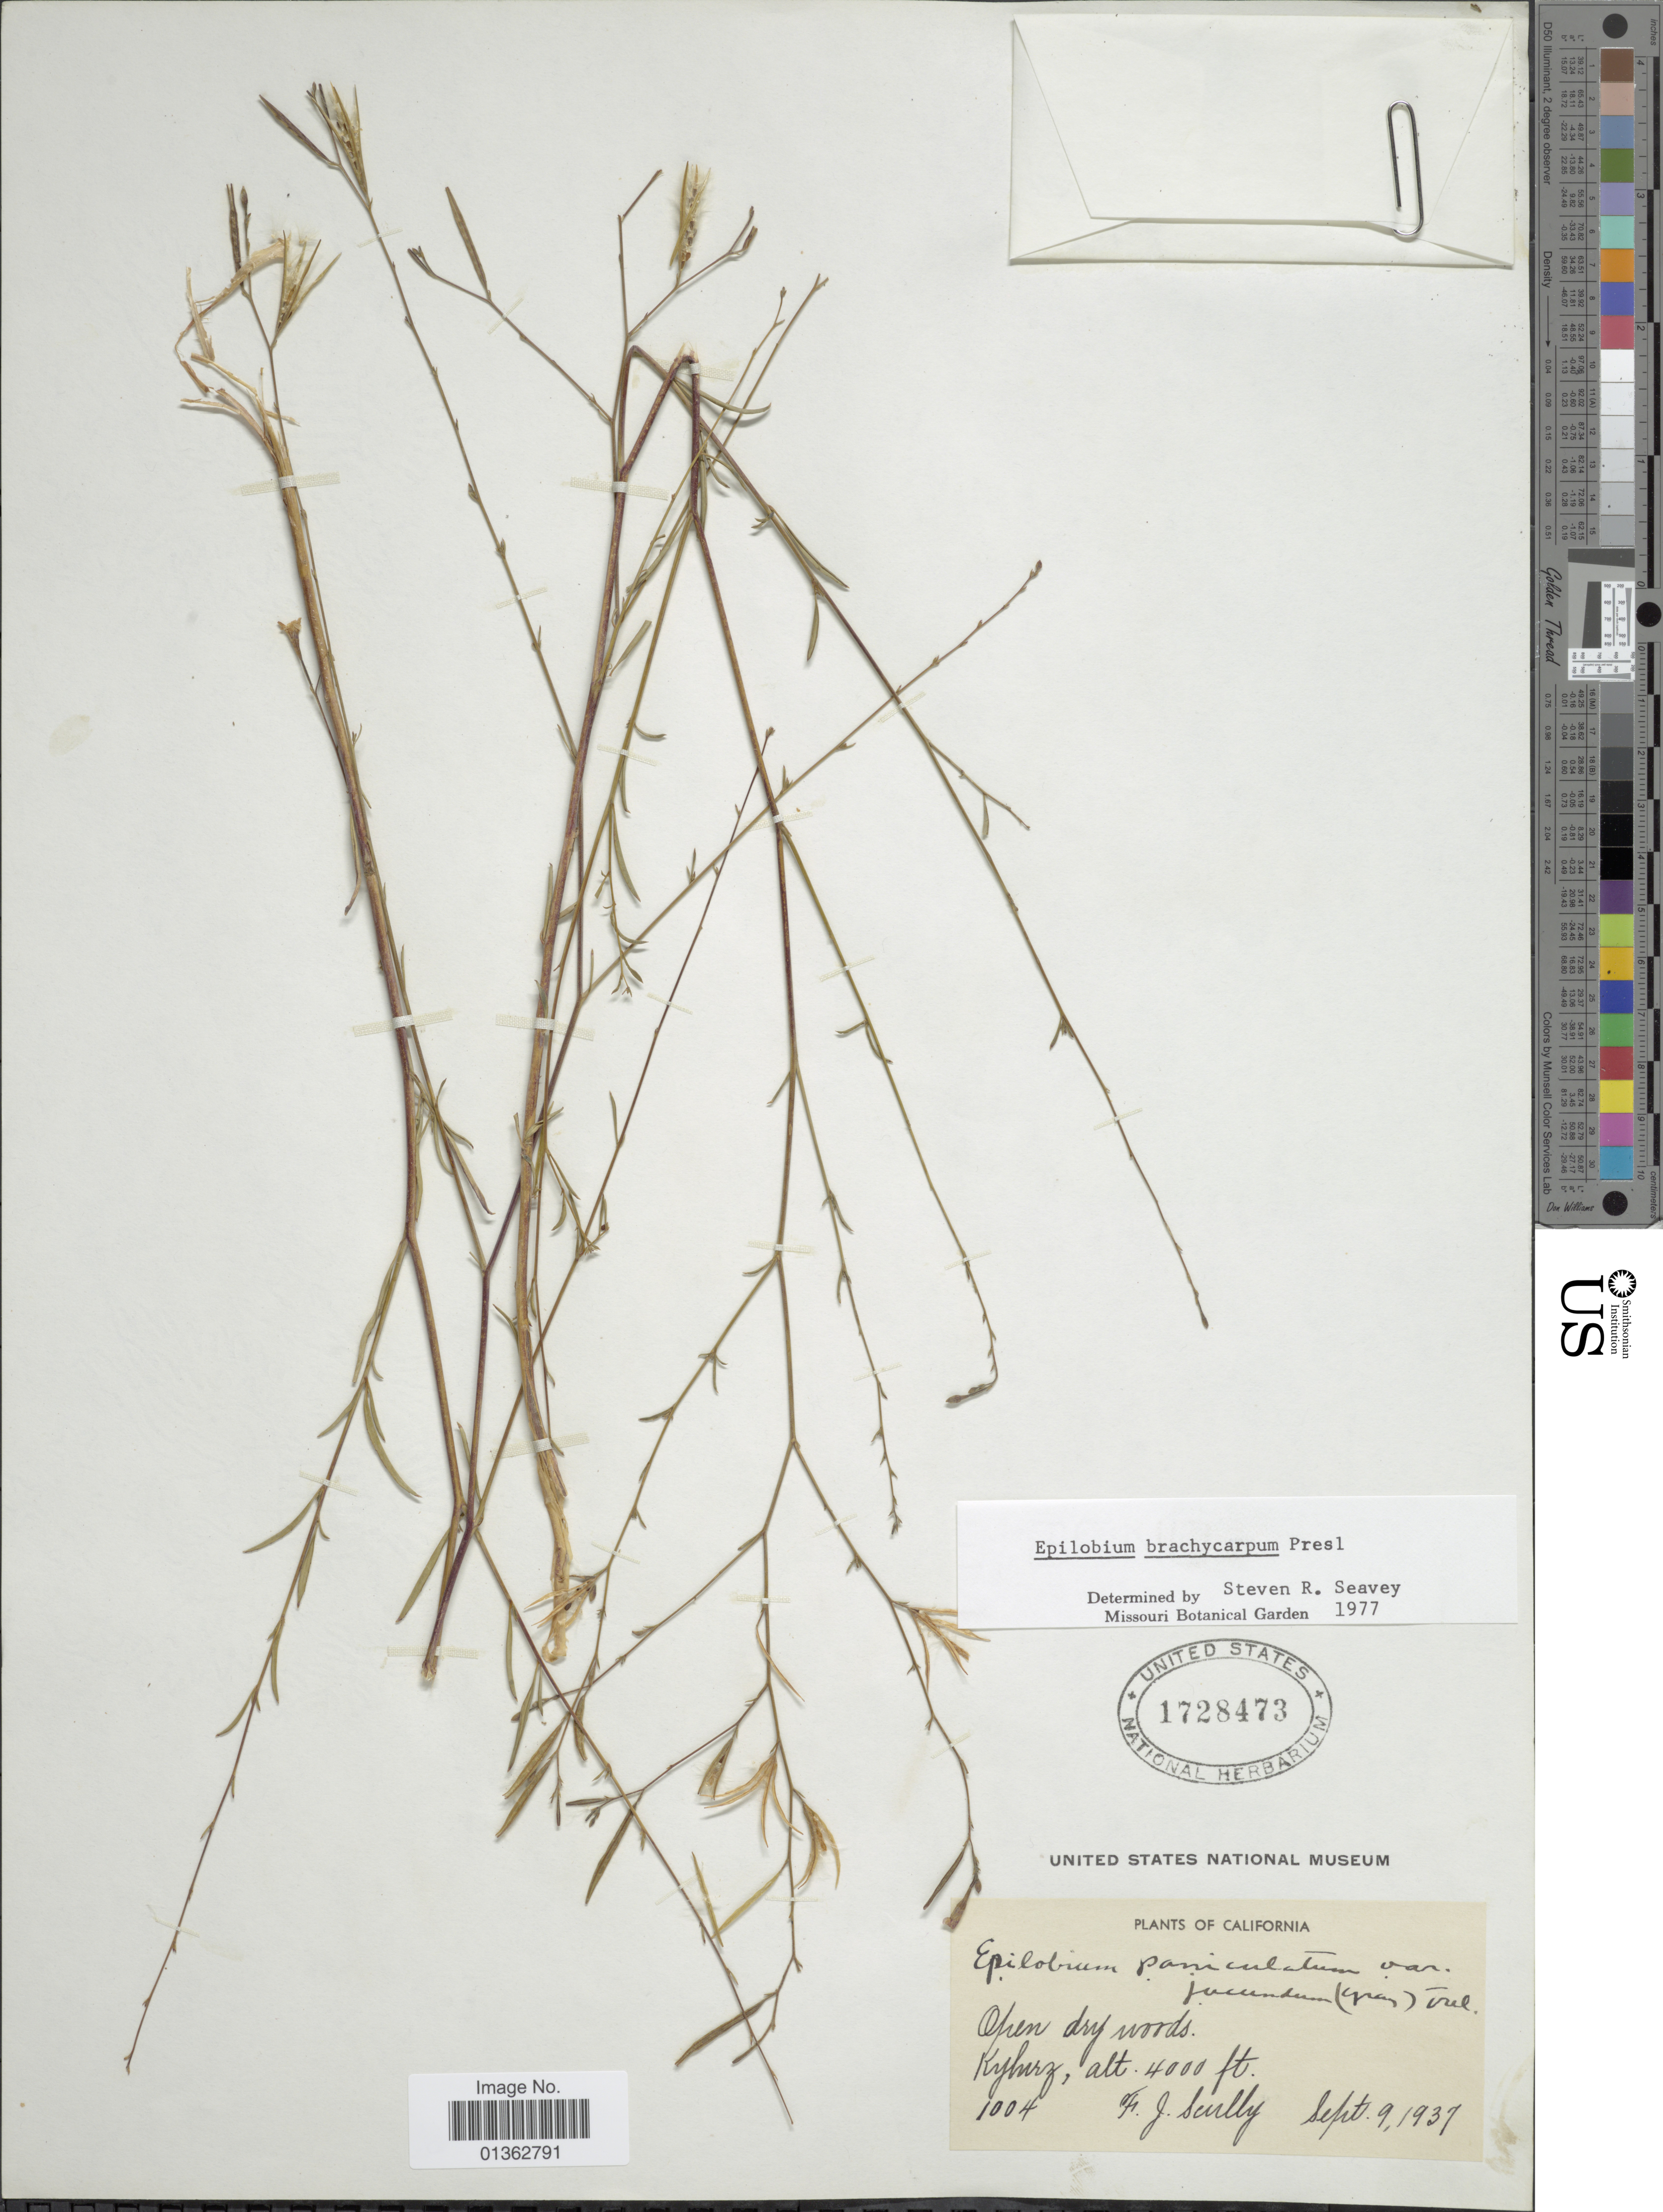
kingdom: Plantae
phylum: Tracheophyta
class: Magnoliopsida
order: Myrtales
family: Onagraceae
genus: Epilobium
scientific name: Epilobium brachycarpum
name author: C. Presl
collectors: F. Scully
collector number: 1004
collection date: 1937-09-09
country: United States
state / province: California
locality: Kyburz.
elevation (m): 1219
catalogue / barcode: US 1728473